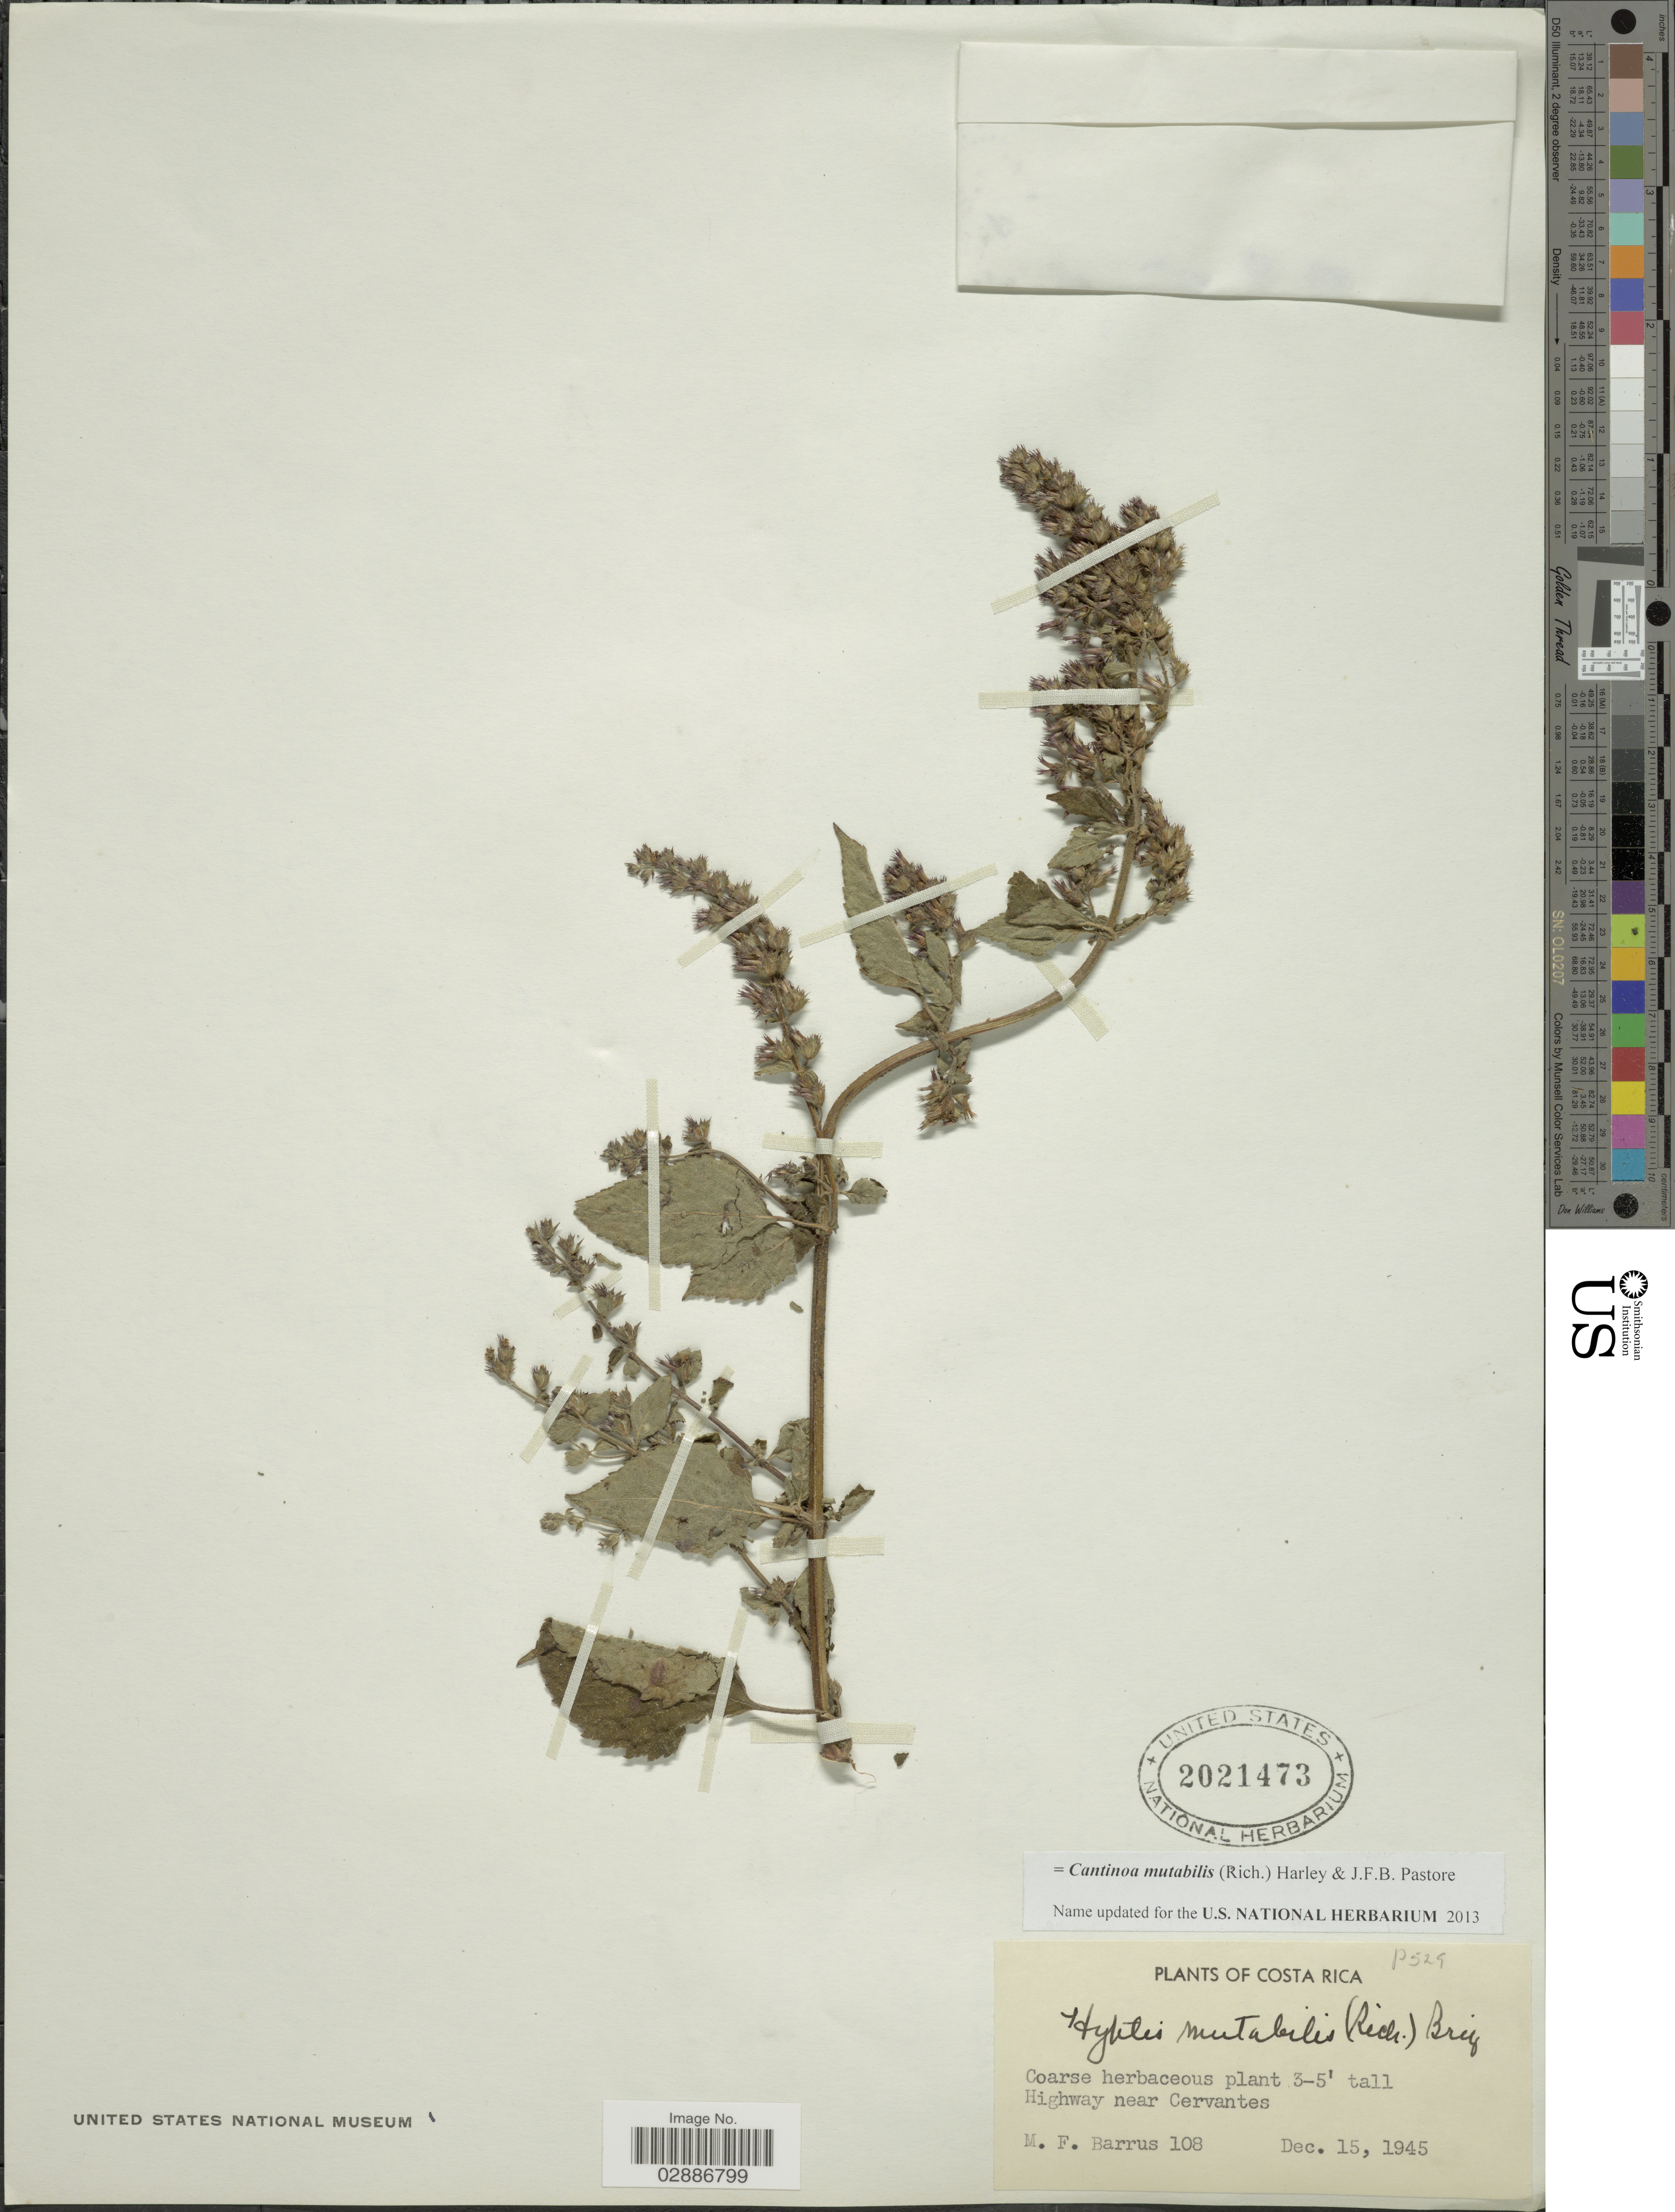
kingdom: Plantae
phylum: Tracheophyta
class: Magnoliopsida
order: Lamiales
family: Lamiaceae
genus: Cantinoa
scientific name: Cantinoa mutabilis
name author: (Rich.) Harley & J.F.B. Pastore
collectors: M. Barrus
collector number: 108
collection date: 1945-12-15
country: Costa Rica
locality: Highway near Cervantes.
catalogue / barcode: US 2021473